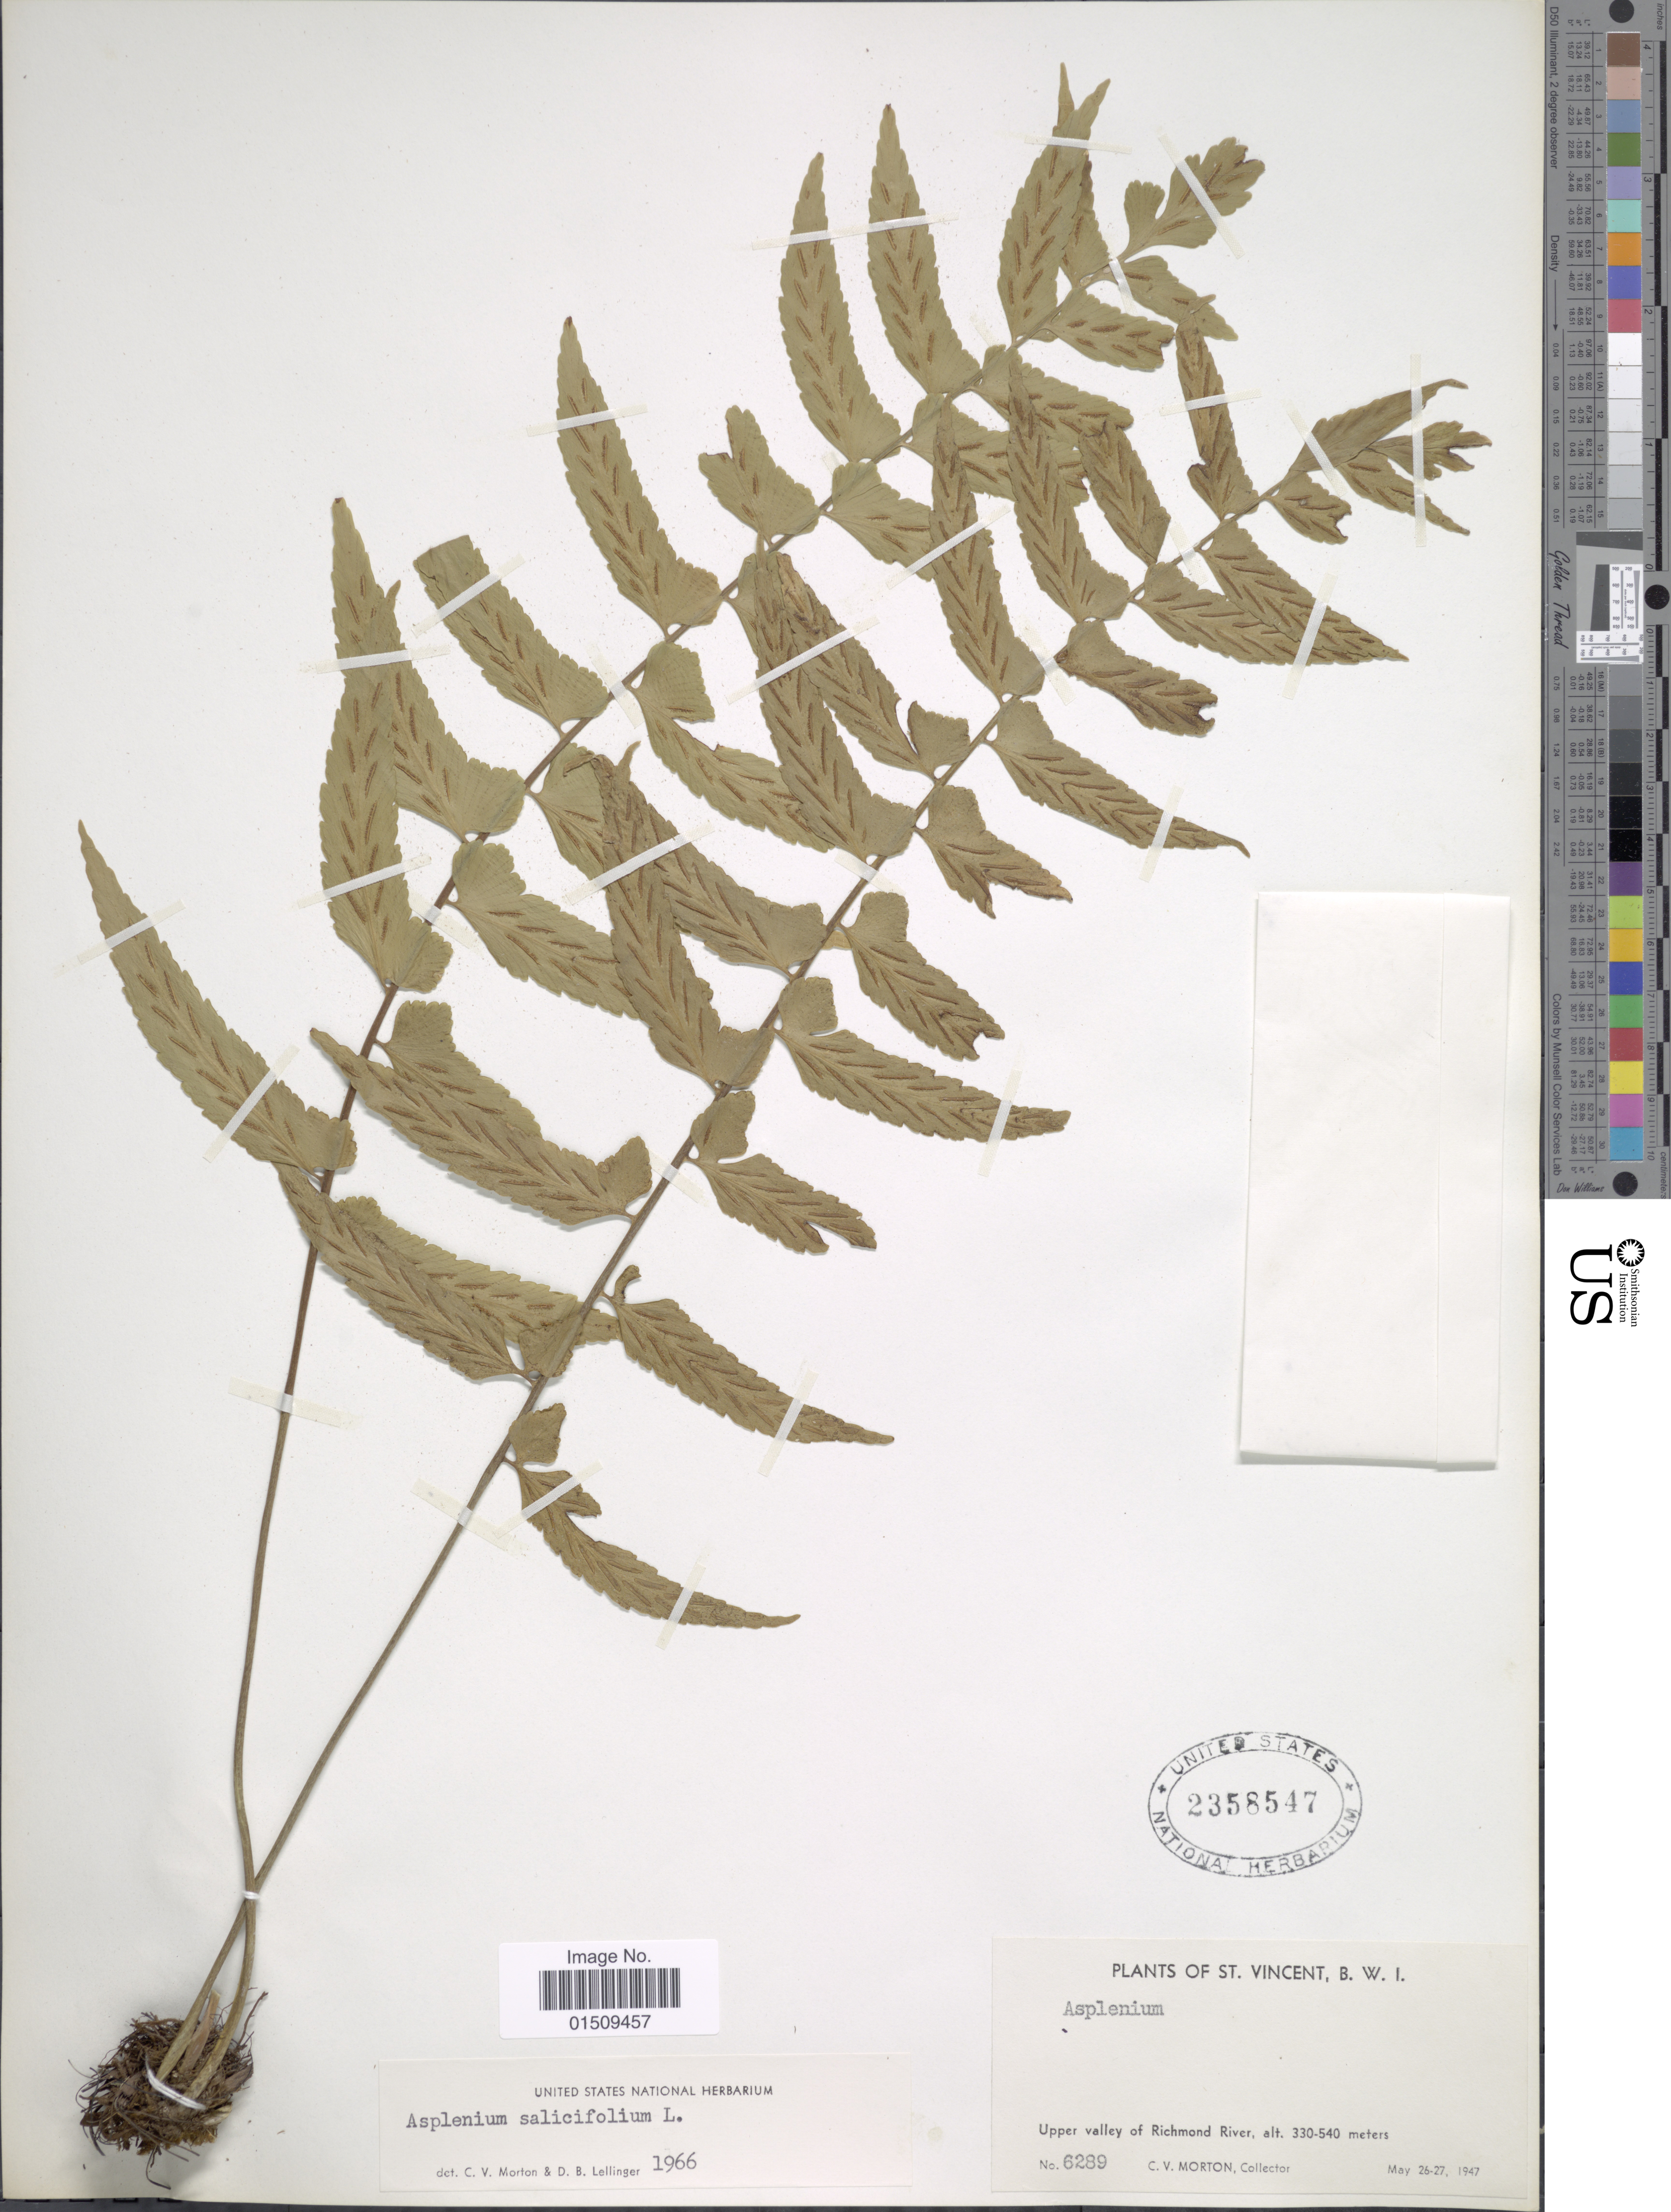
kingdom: Plantae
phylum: Tracheophyta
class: Polypodiopsida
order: Polypodiales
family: Aspleniaceae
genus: Asplenium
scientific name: Asplenium salicifolium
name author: L.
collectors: C. V. Morton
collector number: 6289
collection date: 1947-05-26/1947-05-27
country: St. Vincent - Grenadines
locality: St. Vincent, B.W.I. Upper valley of Richmond River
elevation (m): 330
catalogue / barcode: US 2358547